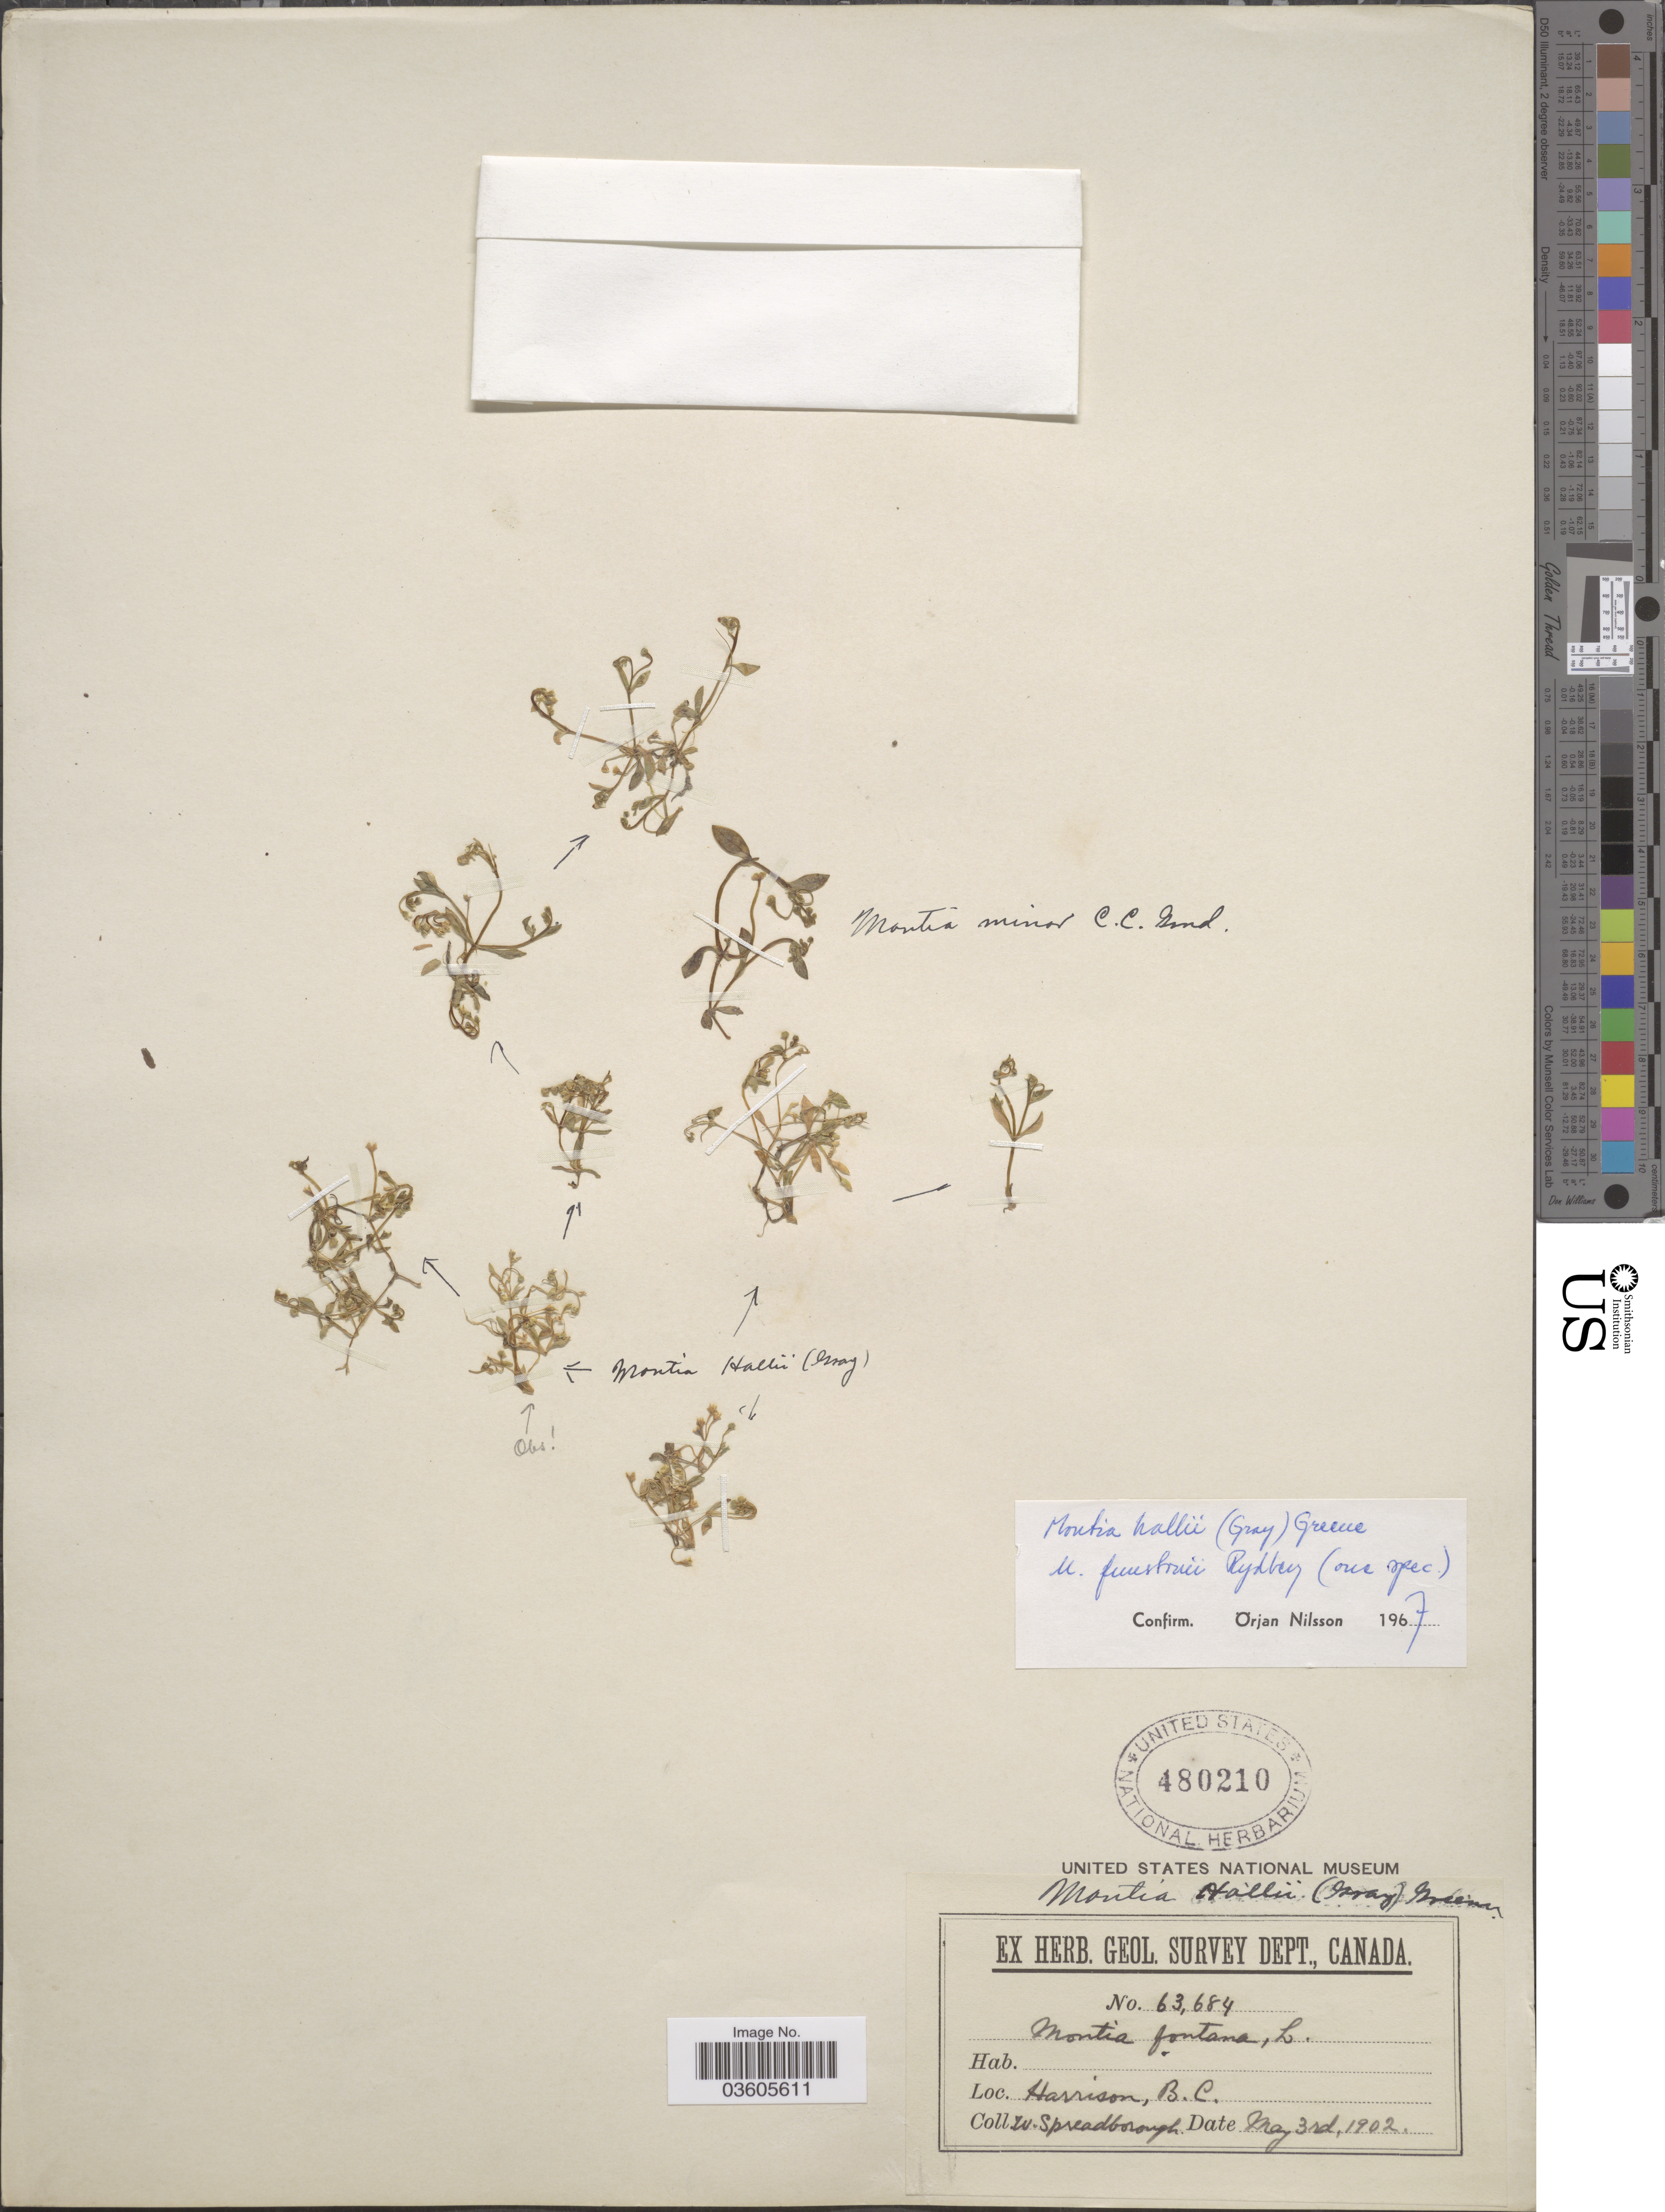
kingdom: Plantae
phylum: Tracheophyta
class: Magnoliopsida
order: Caryophyllales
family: Montiaceae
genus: Montia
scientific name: Montia lamprosperma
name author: Cham.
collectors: W. Spreadborough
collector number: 63684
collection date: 1902-05-03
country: Canada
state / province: British Columbia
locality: Harrison, B. C.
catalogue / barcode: US 480210